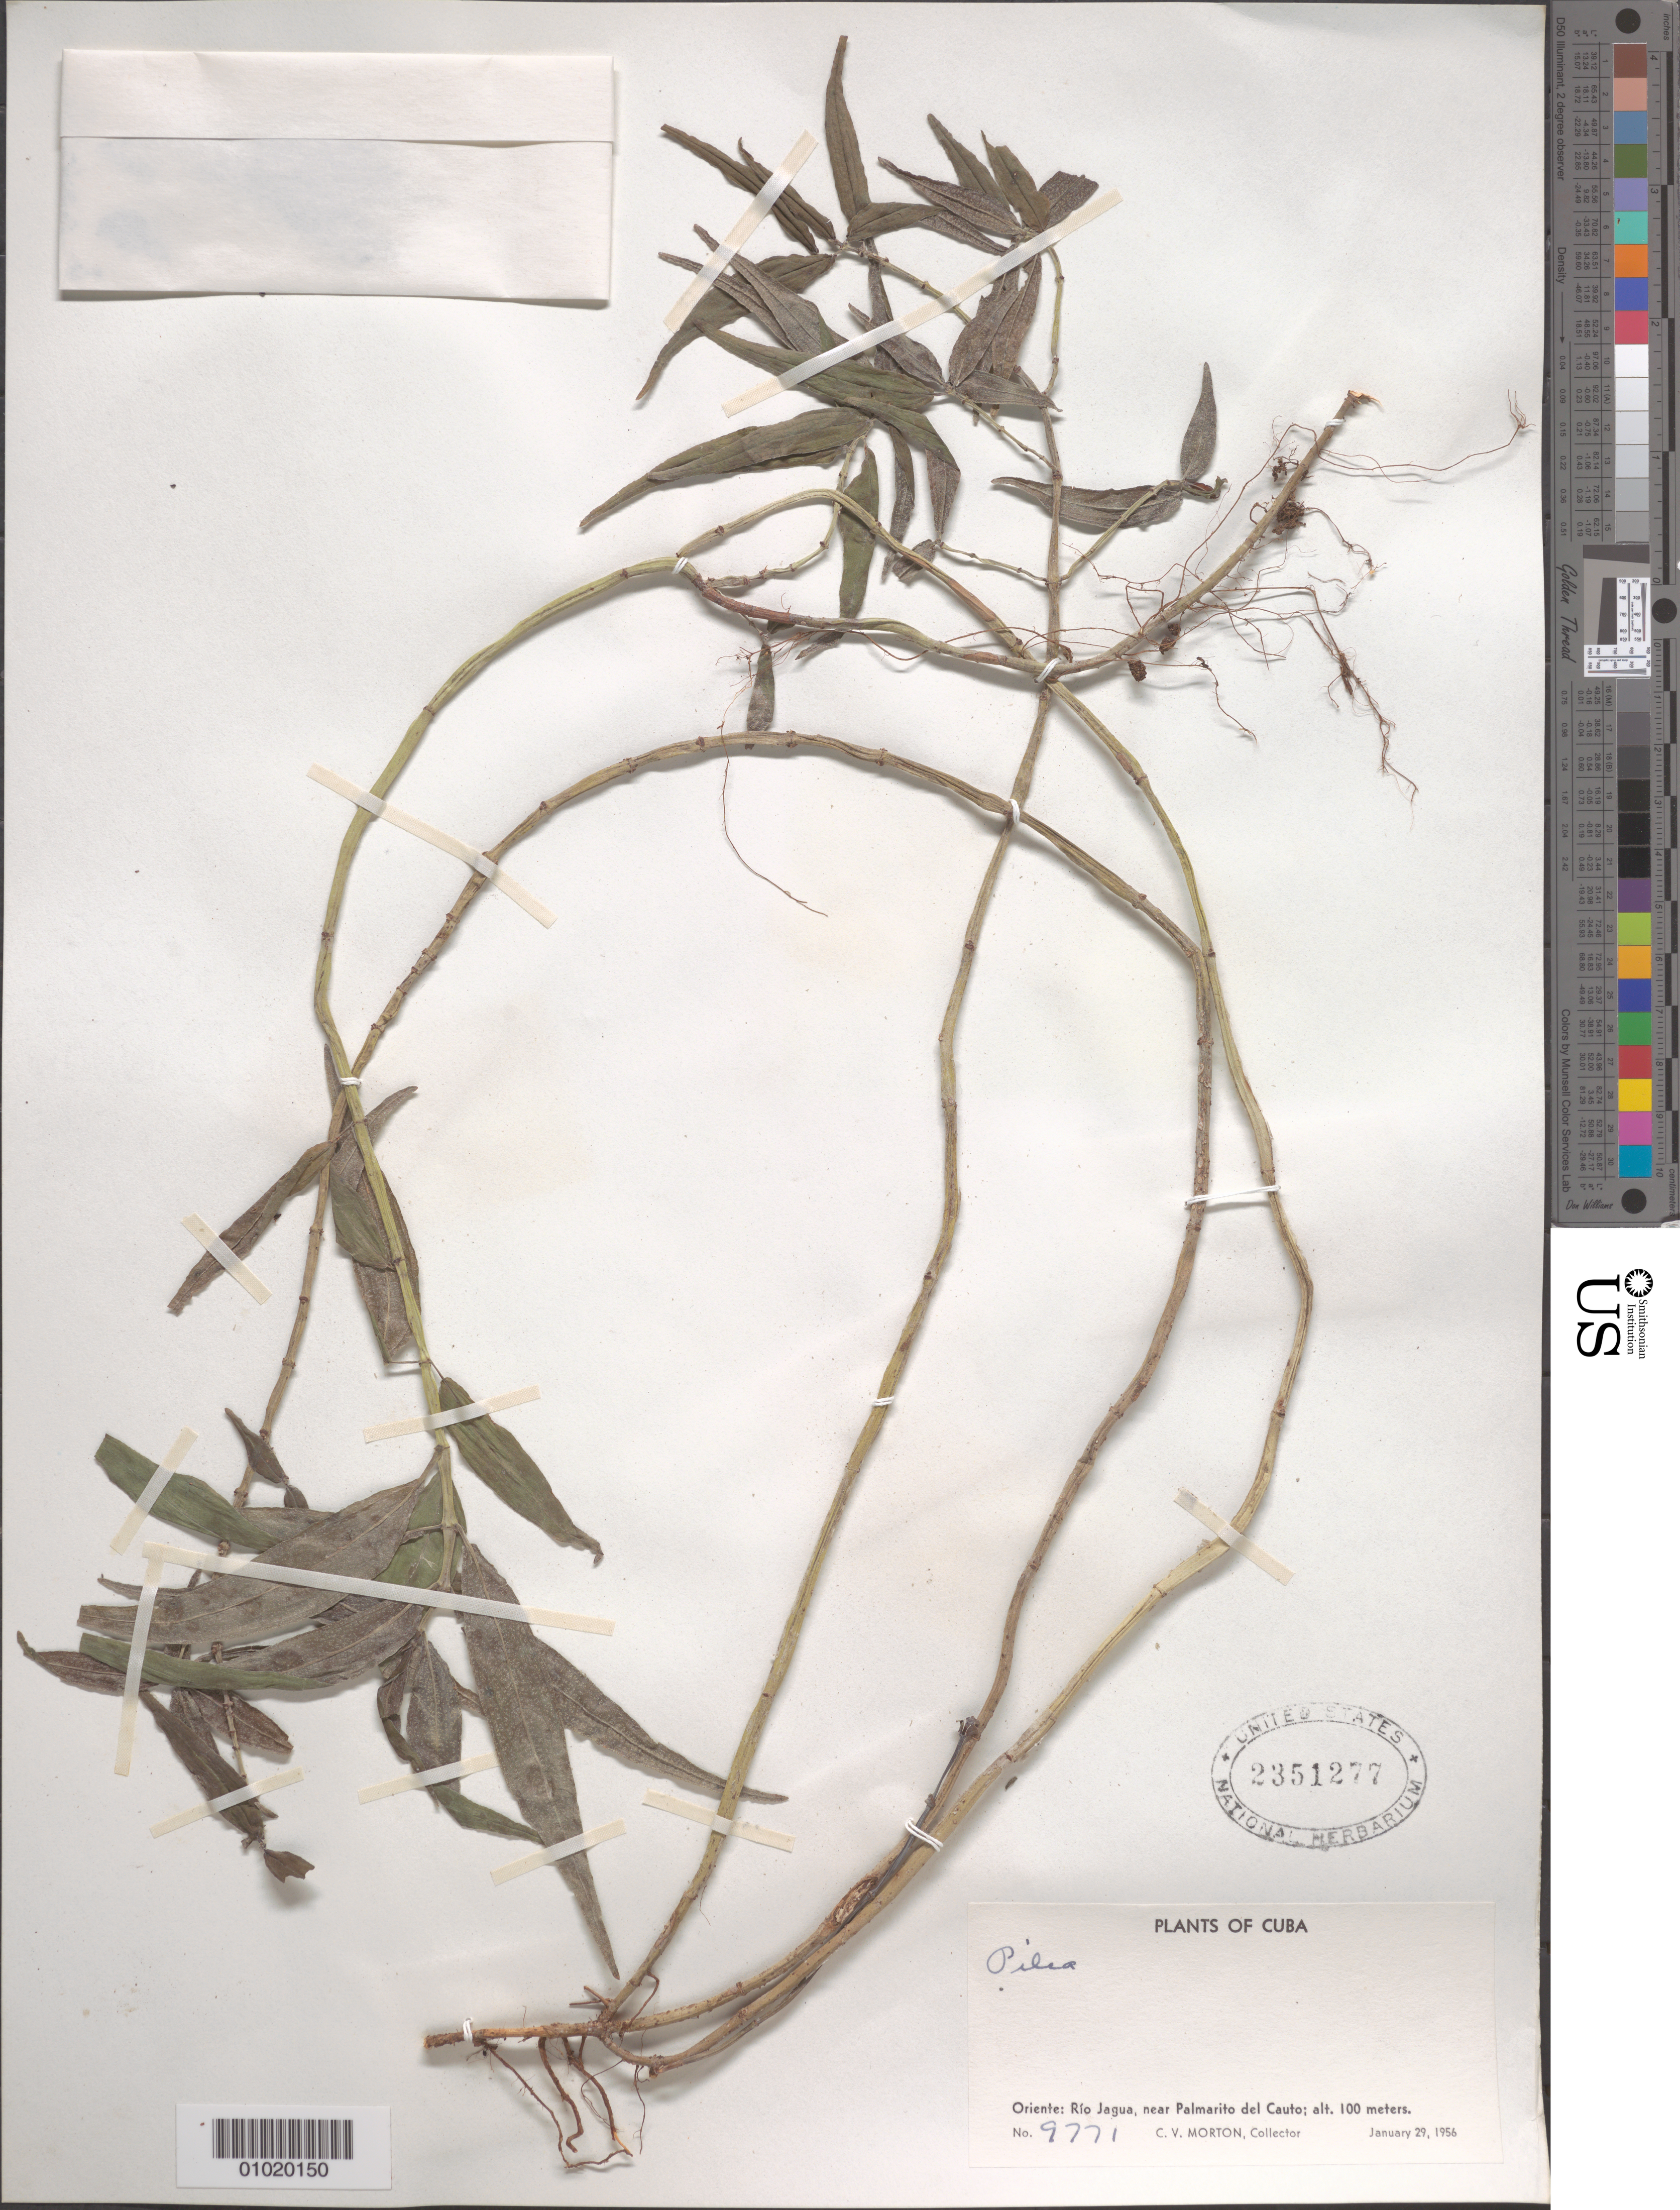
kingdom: Plantae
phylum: Tracheophyta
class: Magnoliopsida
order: Rosales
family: Urticaceae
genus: Pilea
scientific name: Pilea sp.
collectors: C. V. Morton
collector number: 9771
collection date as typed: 29 Jan 1956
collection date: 1956-01-29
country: Cuba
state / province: Oriente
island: Cuba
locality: Rio Jagua, near Palmarito del Cauto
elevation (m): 100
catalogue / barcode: US 2351277